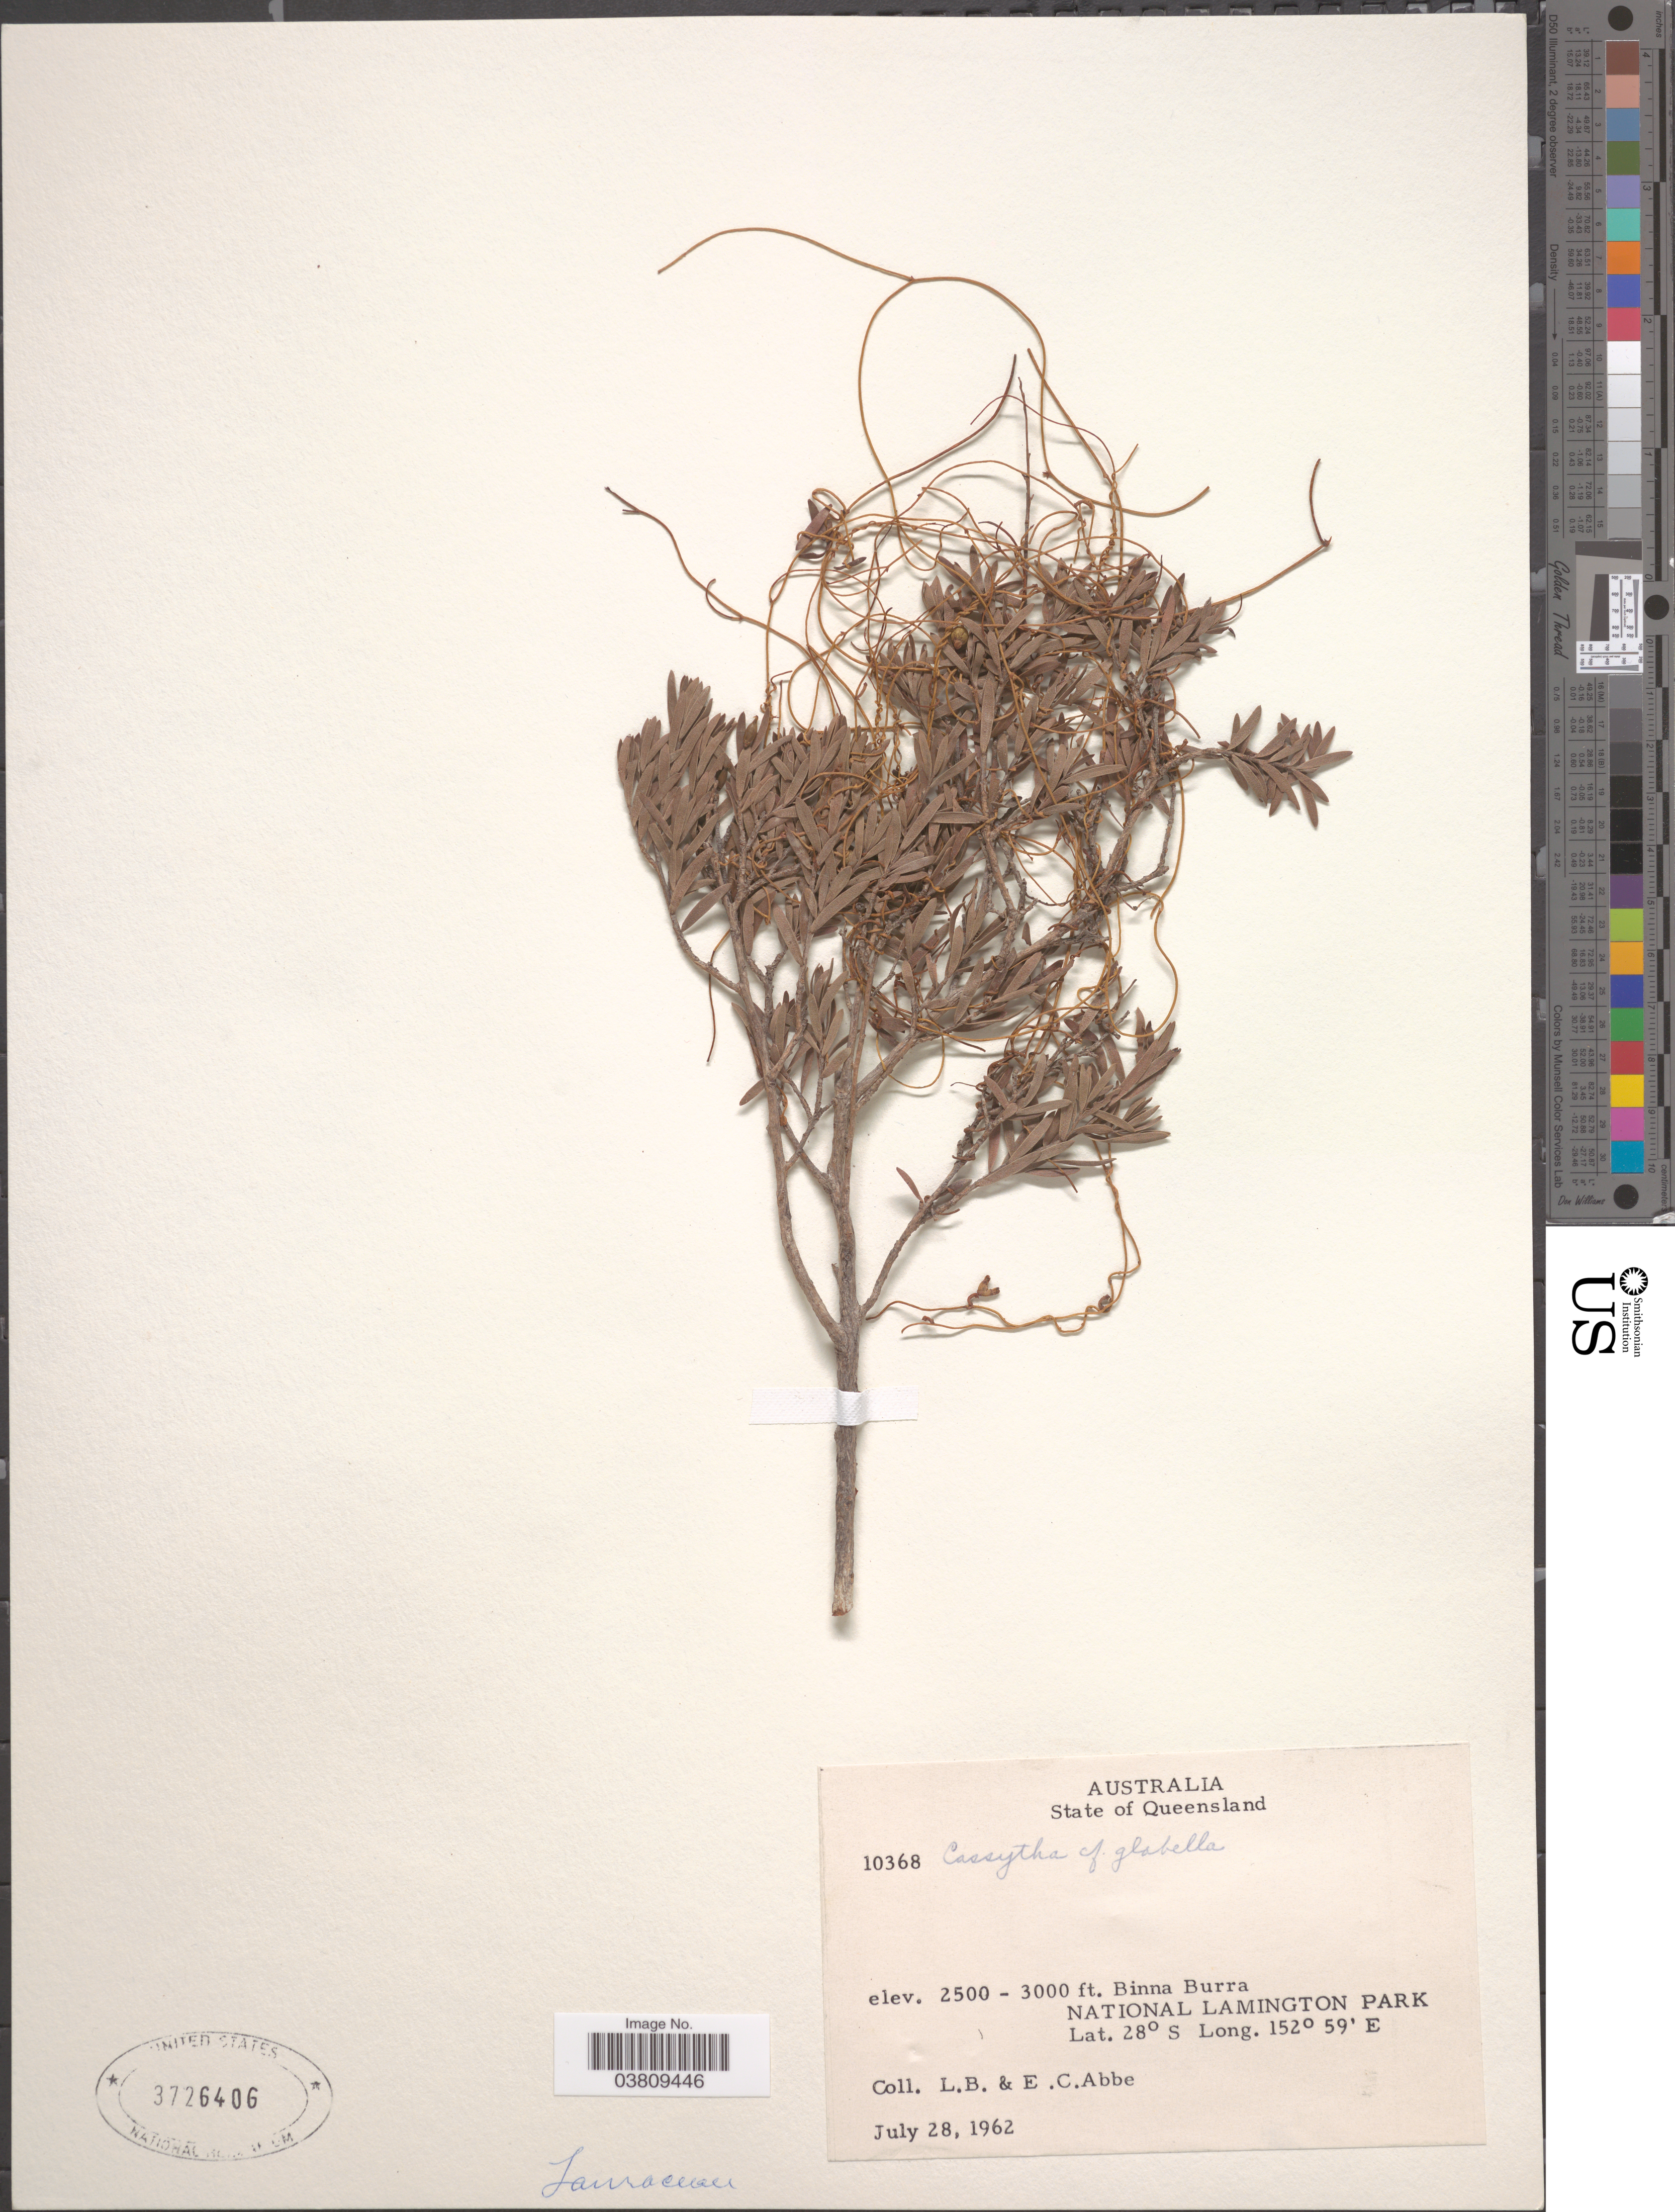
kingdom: Plantae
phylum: Tracheophyta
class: Magnoliopsida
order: Laurales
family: Lauraceae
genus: Cassytha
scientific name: Cassytha glabella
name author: R. Br.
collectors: L. B. Abbe & E. C. Abbe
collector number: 10368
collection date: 1962-07-28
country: Australia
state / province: Queensland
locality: Binna Burra. National Lamington Park.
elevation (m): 762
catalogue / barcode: US 3726406